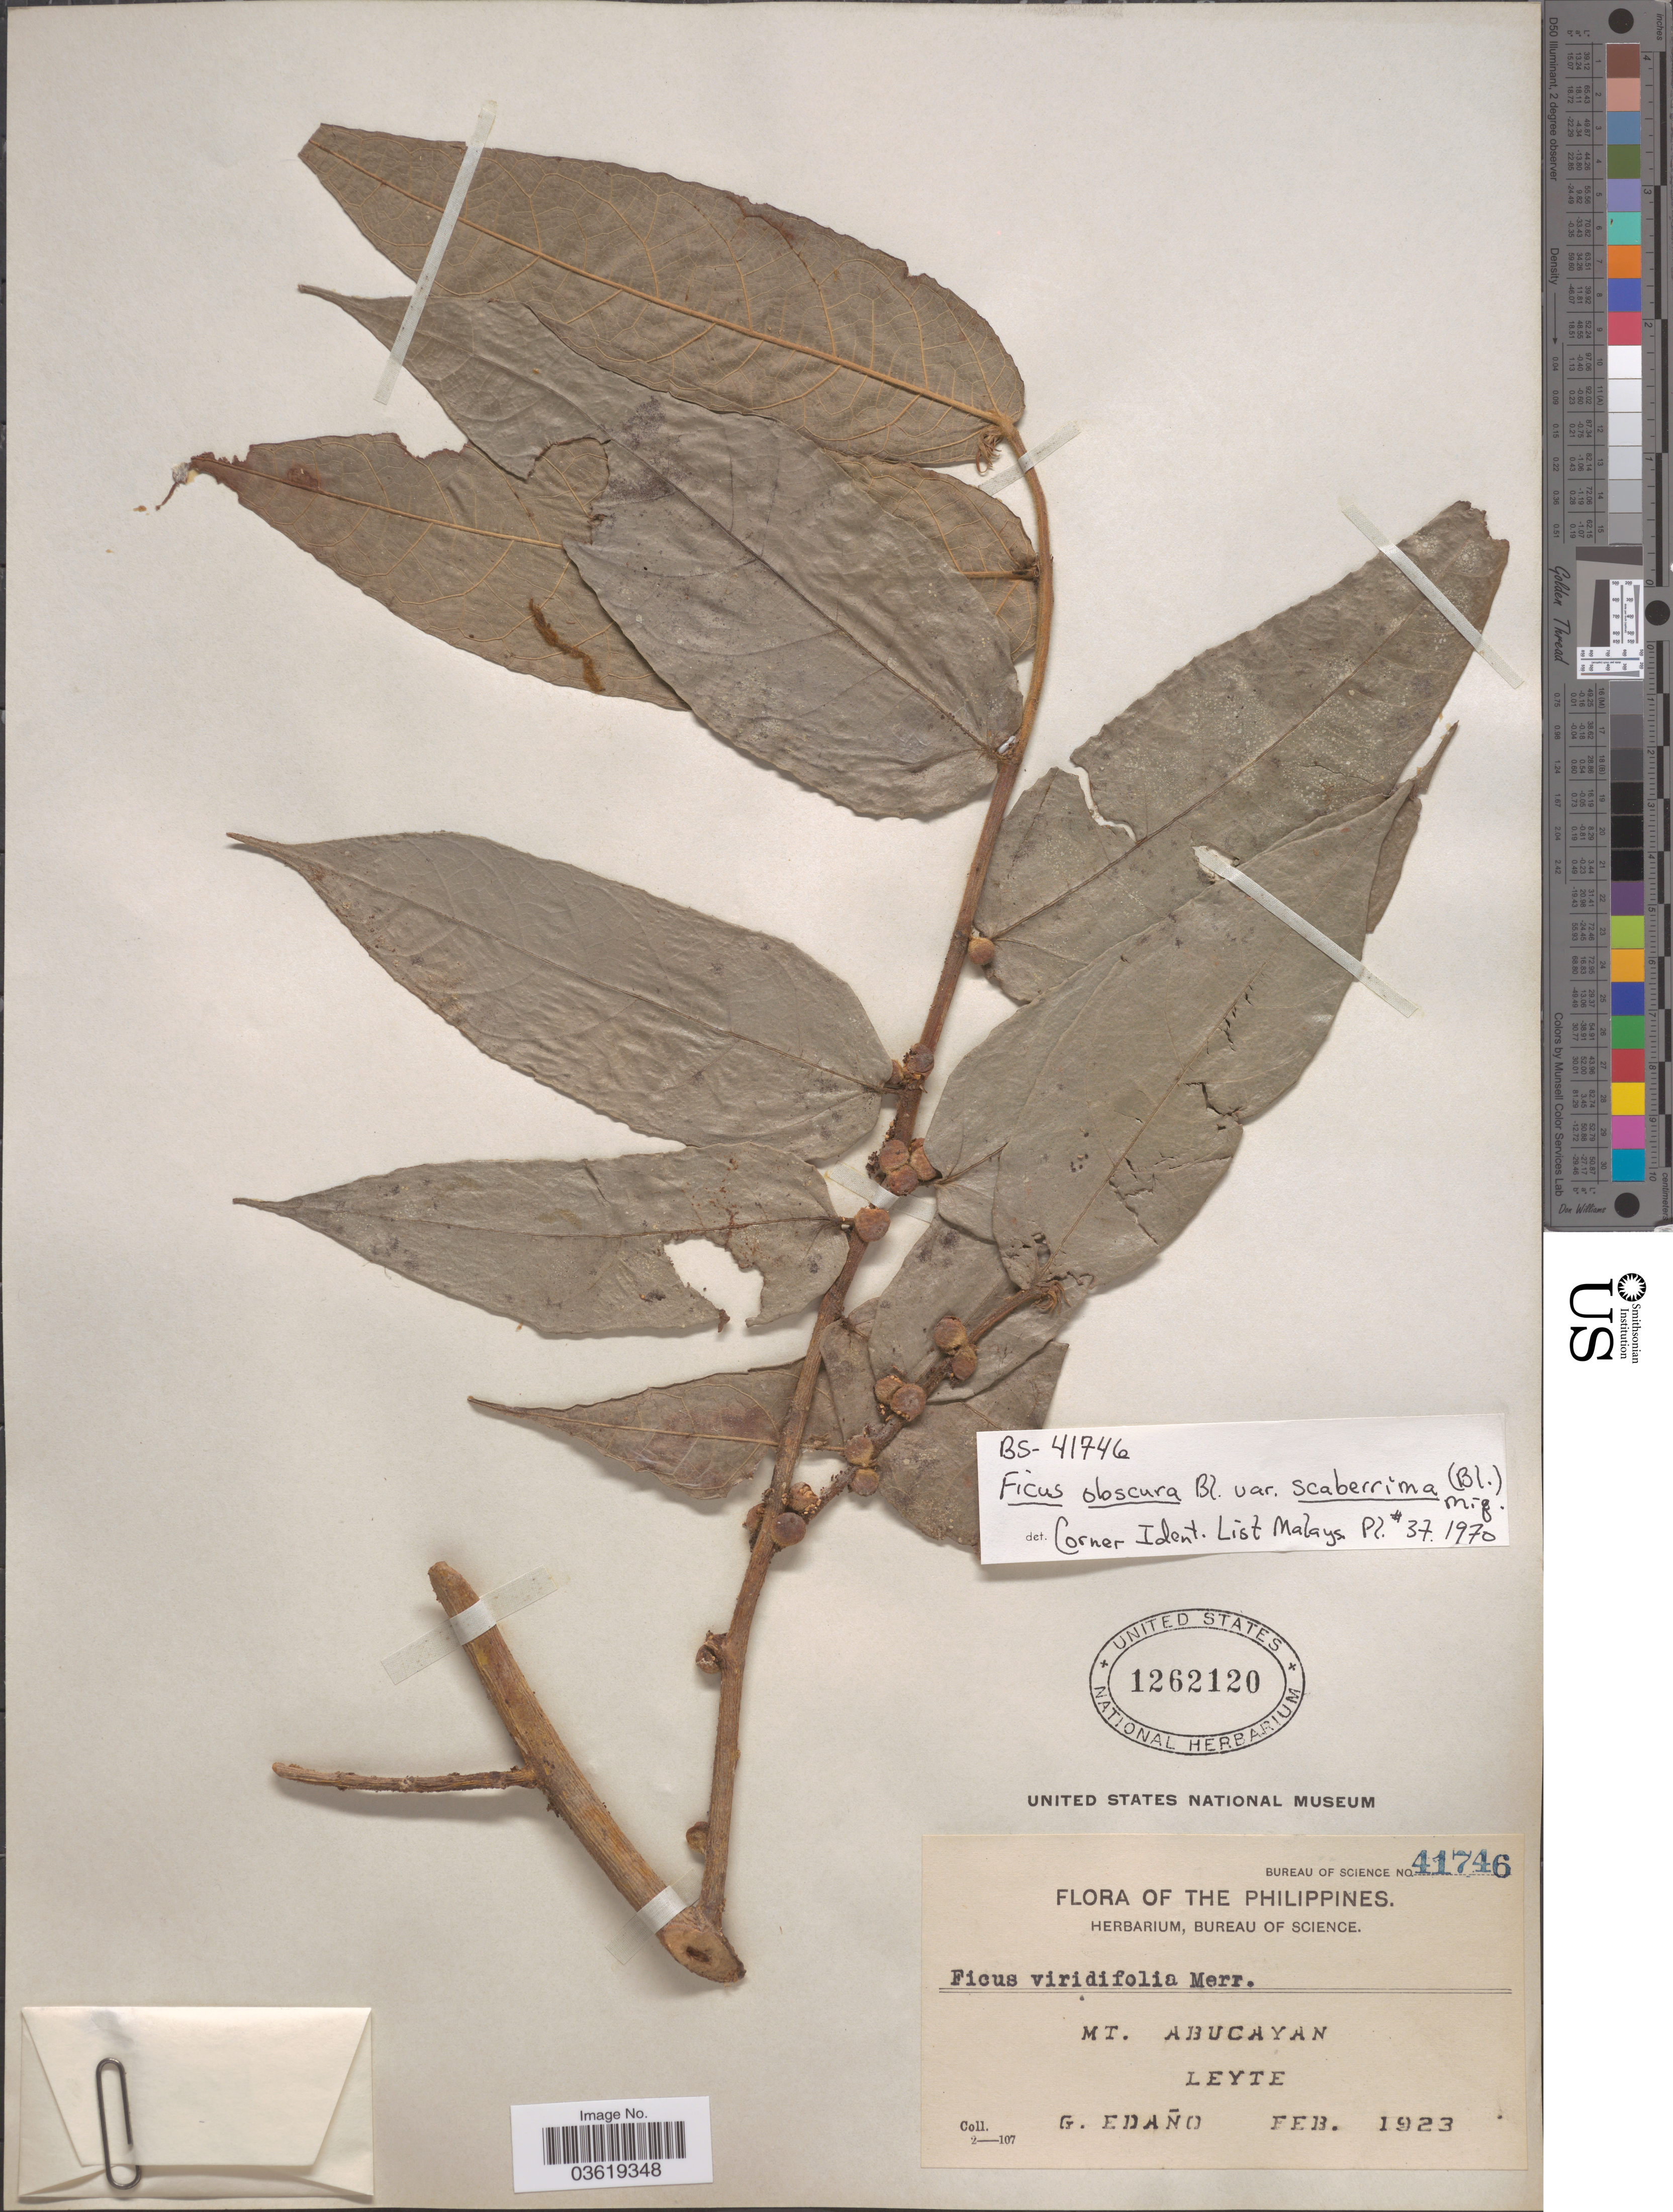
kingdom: Plantae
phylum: Tracheophyta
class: Magnoliopsida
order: Rosales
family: Moraceae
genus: Ficus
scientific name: Ficus scaberrima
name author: (Blume) Miq.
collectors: G. Edaño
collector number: Bureau of Science 41746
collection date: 1923-02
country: Philippines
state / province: Eastern Visayas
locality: Mt. Abucayan, Leyte.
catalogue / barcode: US 1262120